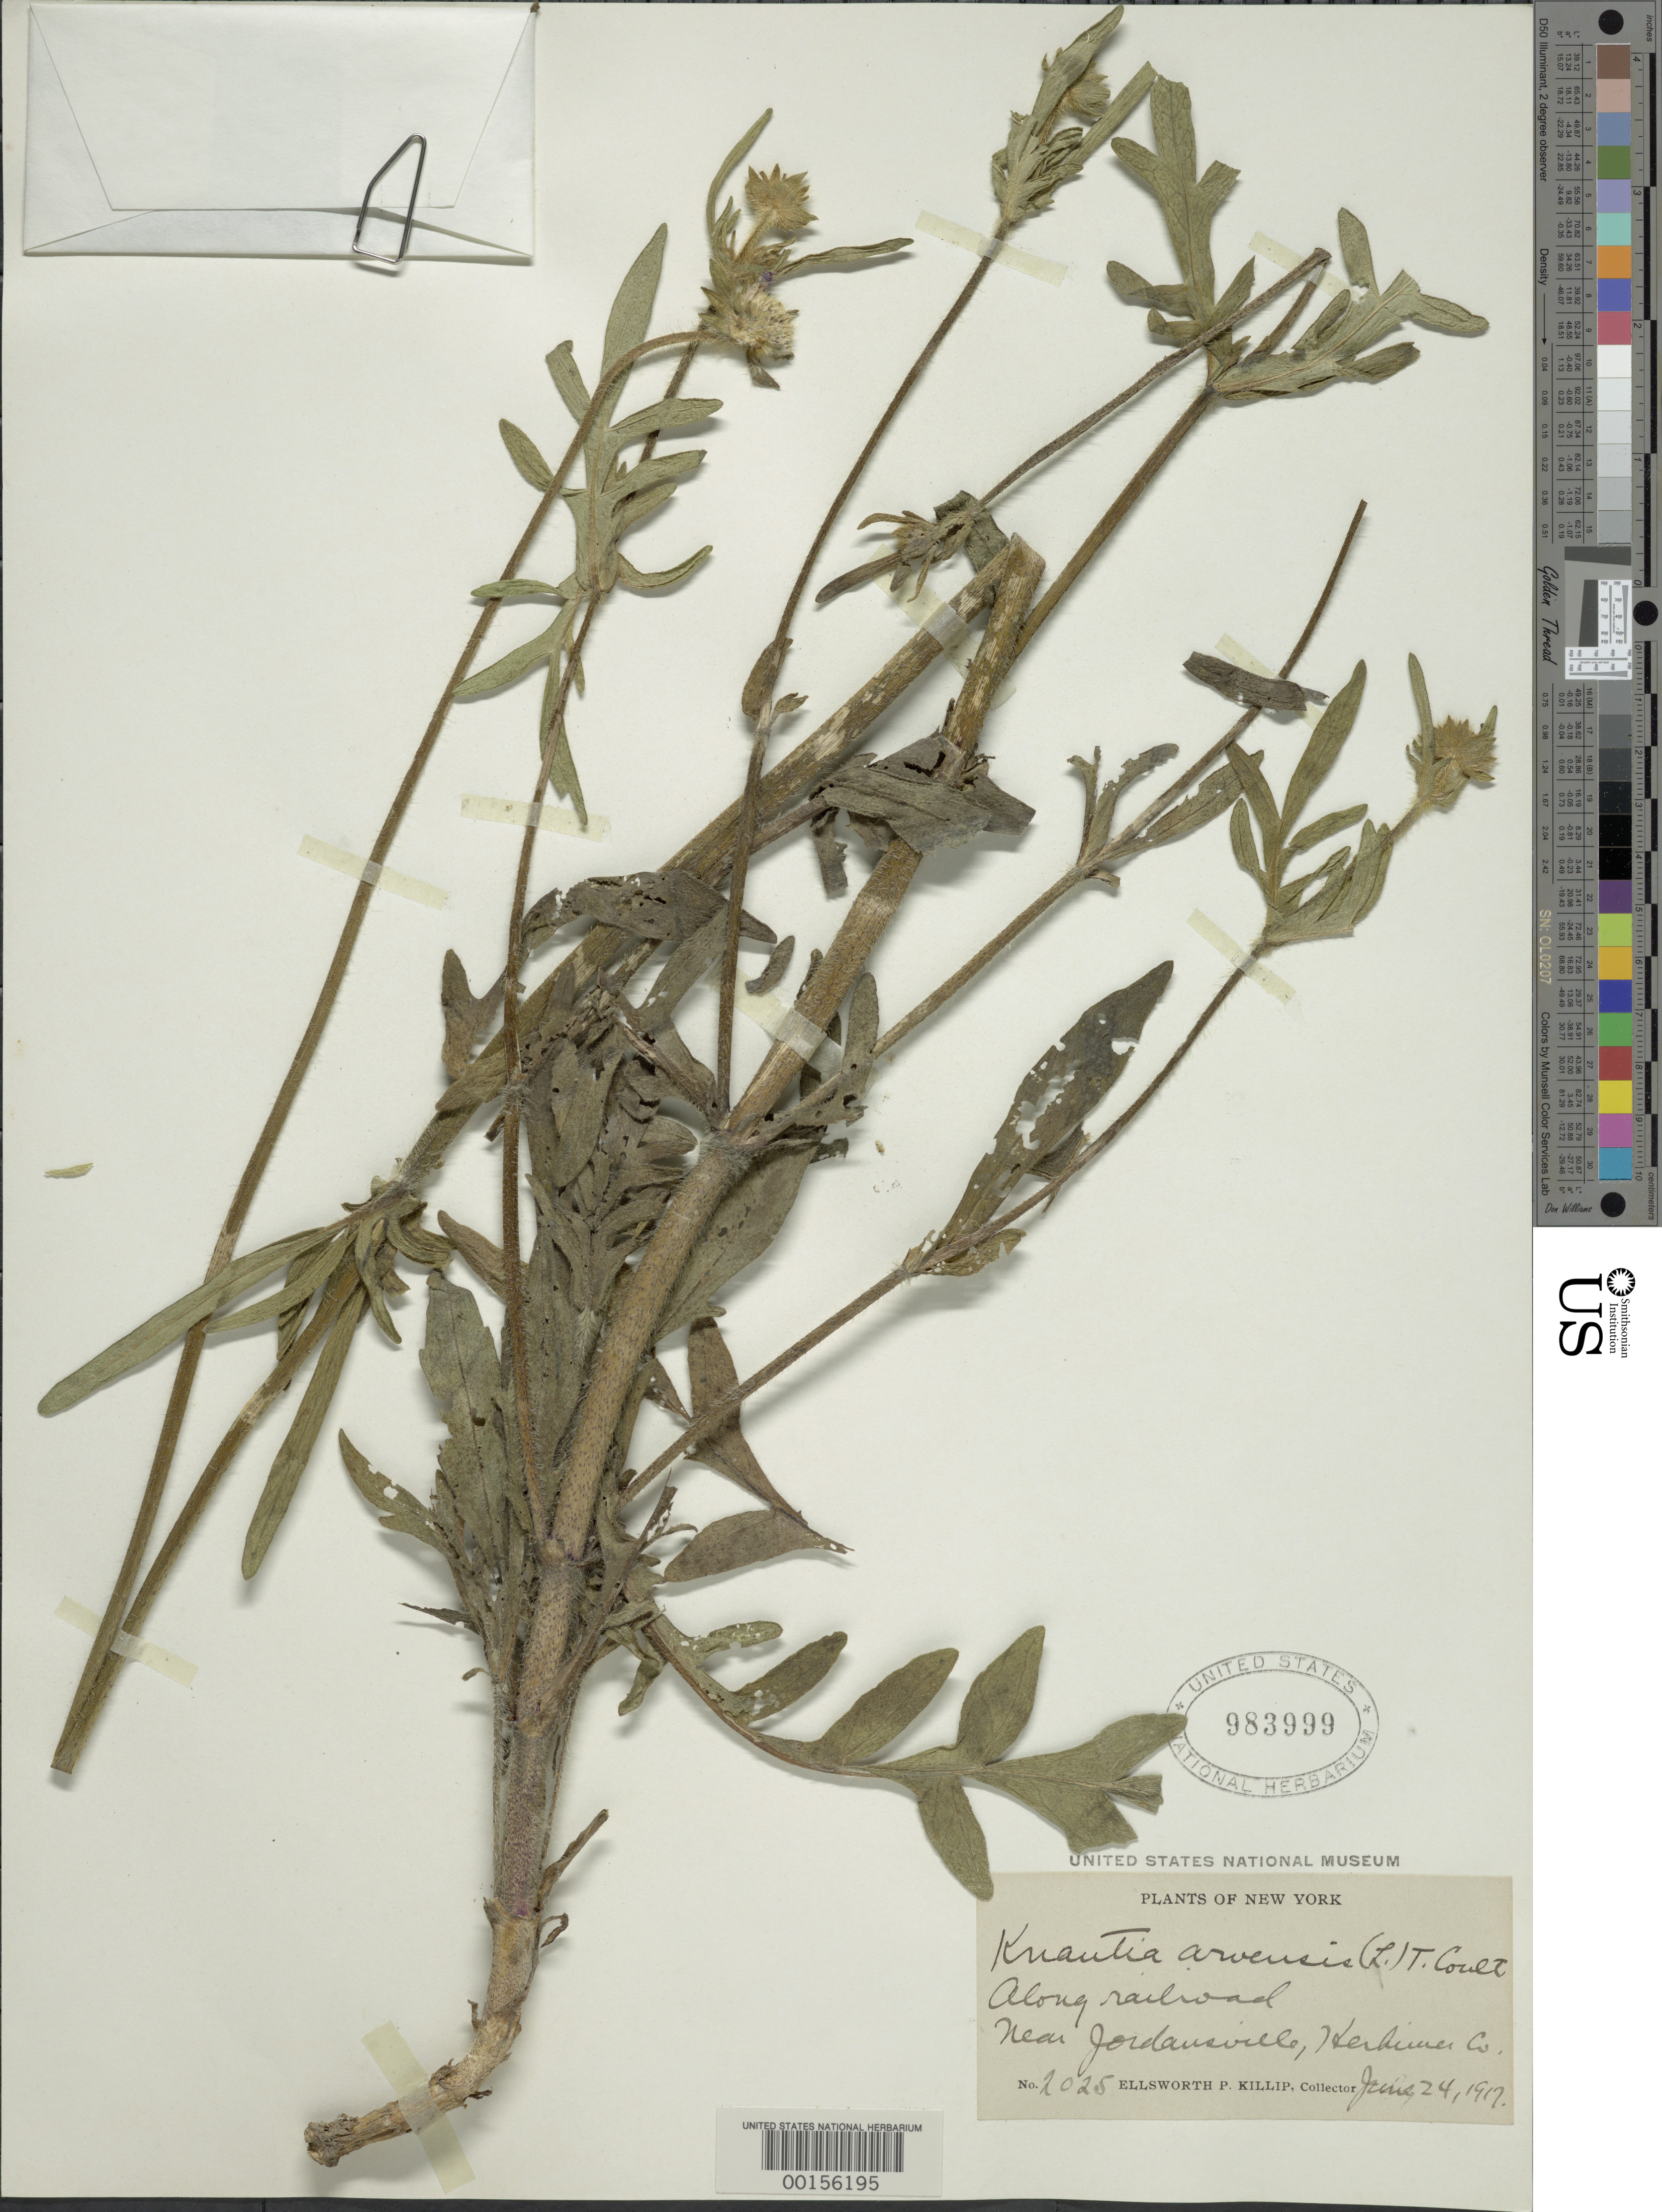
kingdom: Plantae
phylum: Tracheophyta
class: Magnoliopsida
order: Dipsacales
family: Caprifoliaceae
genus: Knautia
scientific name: Knautia arvensis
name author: (L.) Coult.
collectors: E. P. Killip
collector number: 2025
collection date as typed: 24 Jun 1917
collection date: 1917-06-24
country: United States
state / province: New York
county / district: Herkimer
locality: Near Jordansville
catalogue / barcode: US 983999